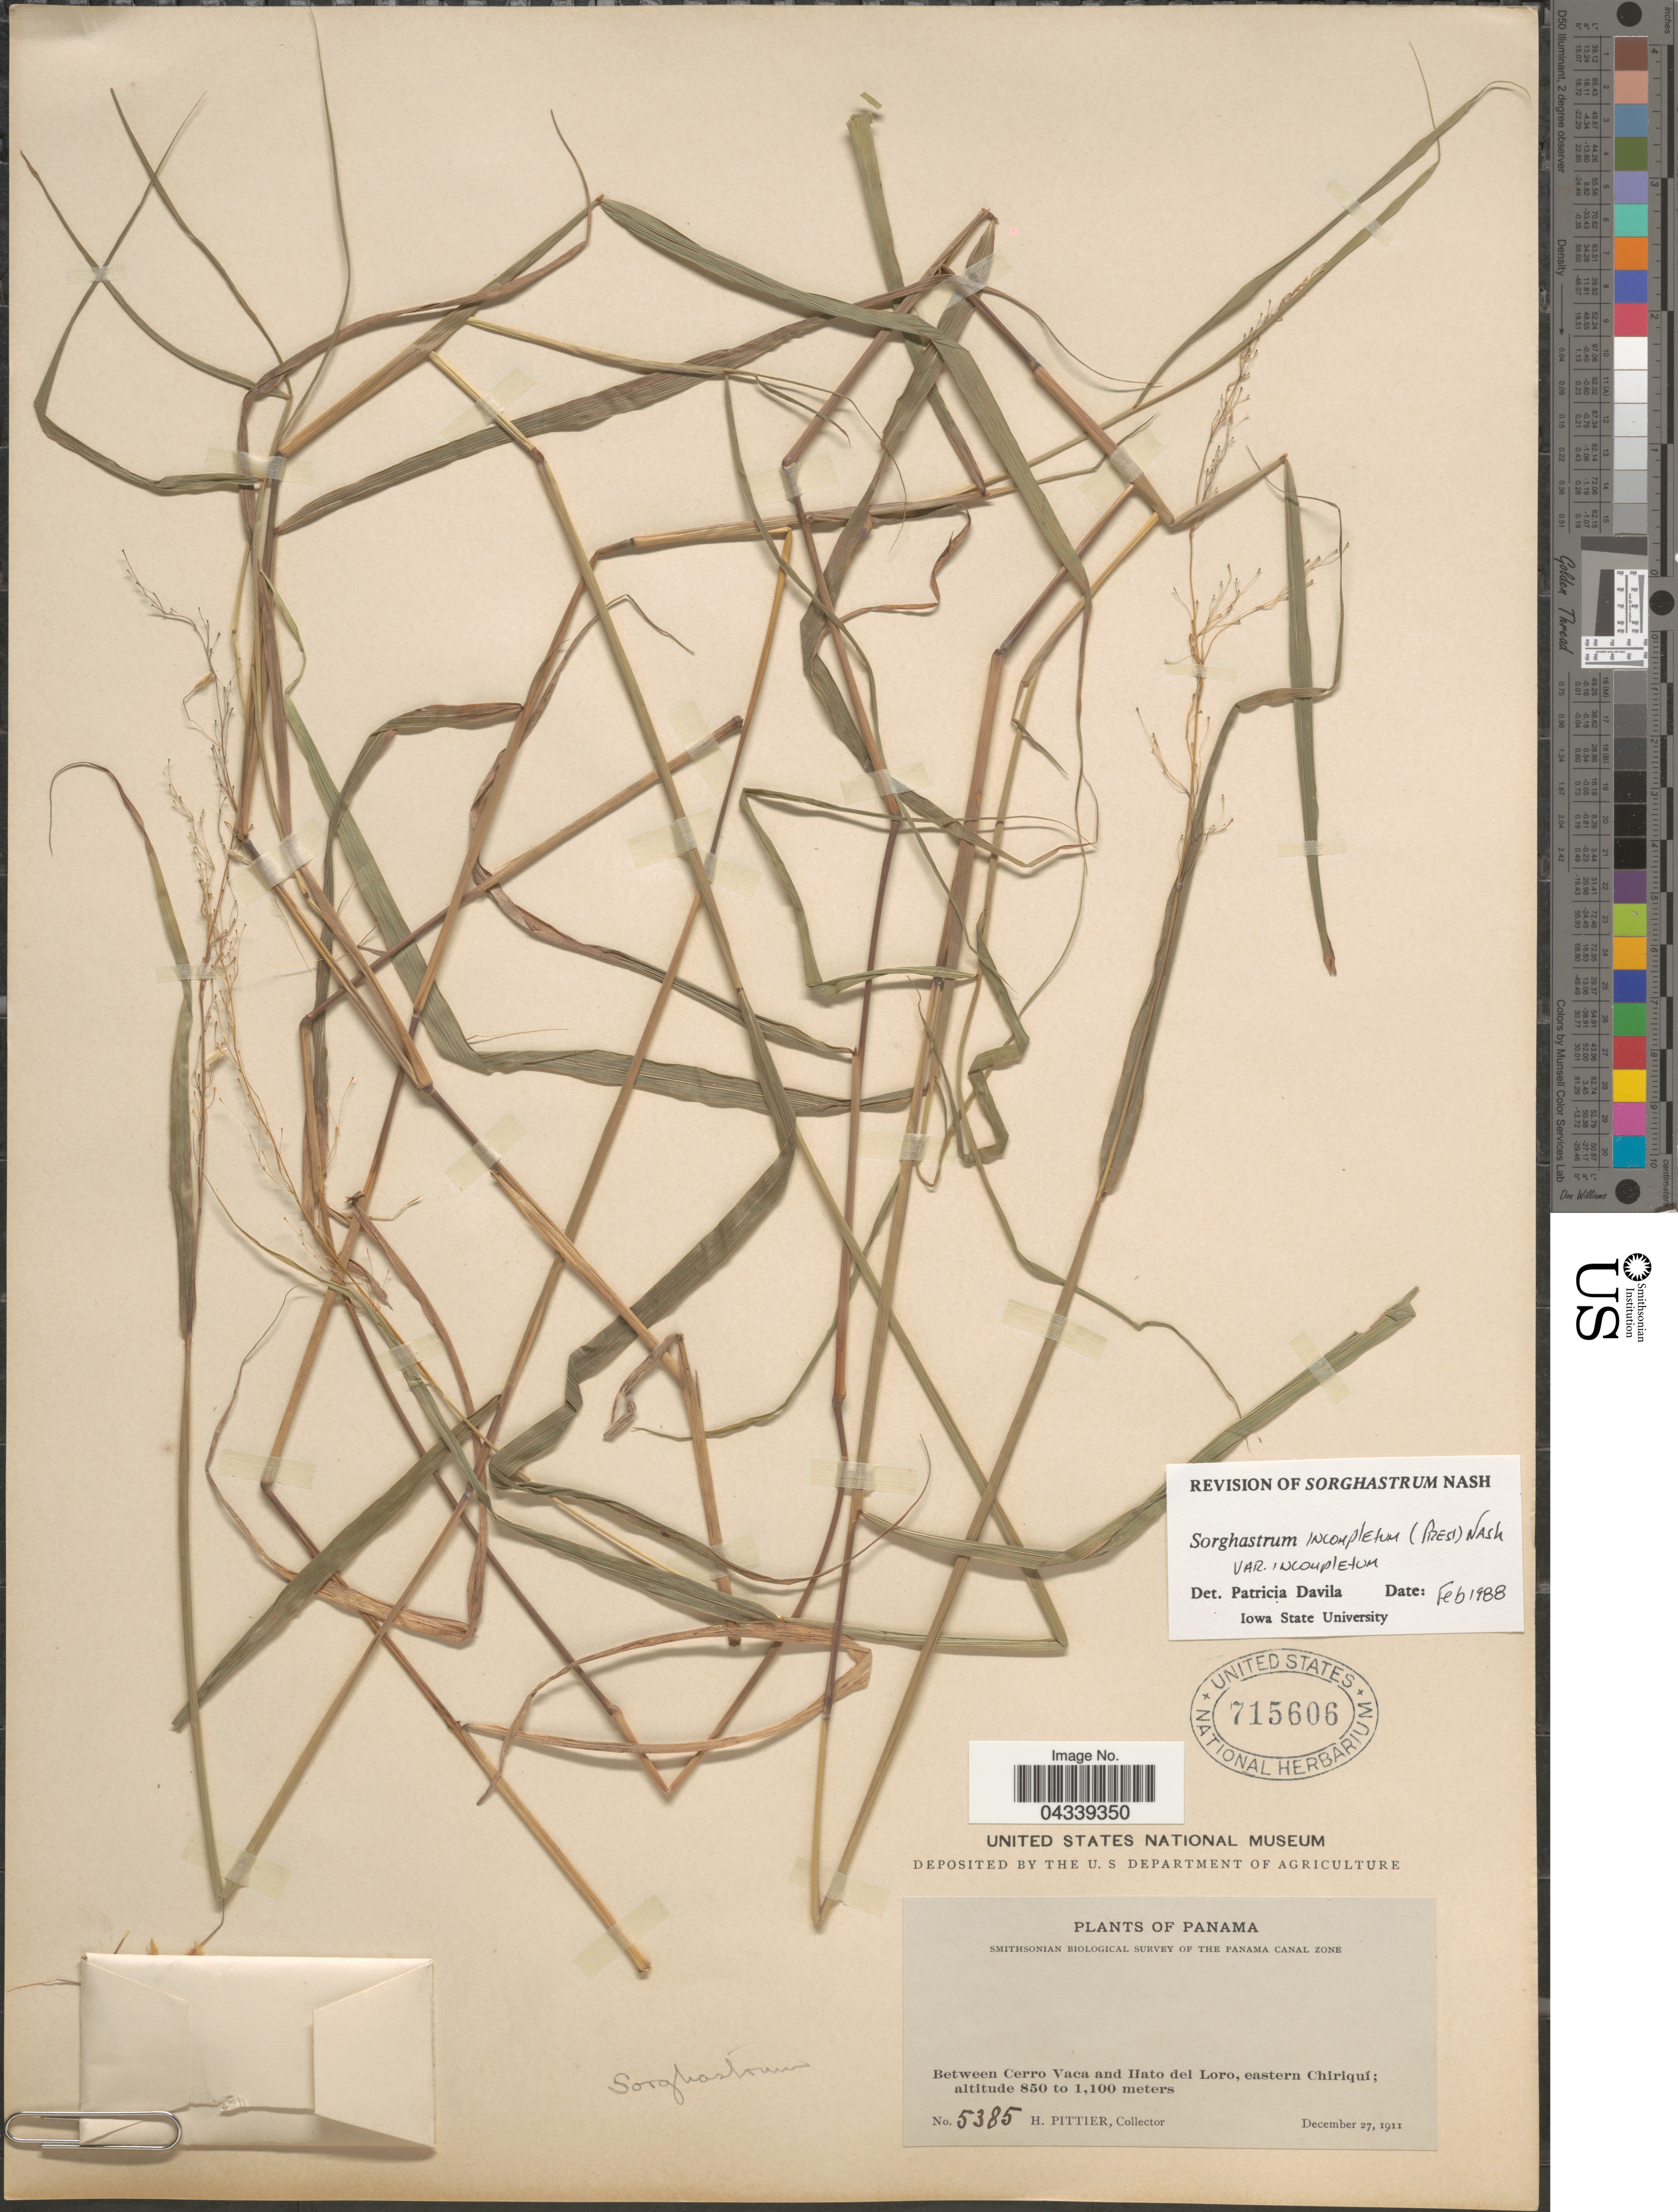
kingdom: Plantae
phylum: Tracheophyta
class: Liliopsida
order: Poales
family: Poaceae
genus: Sorghastrum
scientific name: Sorghastrum incompletum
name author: (J. Presl) Nash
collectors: H. F. Pittier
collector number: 5385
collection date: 1911-12-27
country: Panama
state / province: Chiriqui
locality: Smithsonian Biological Survey of the Panama Canal Zone. Between Cerro Vaca and Hato del Loro, eastern Chiriquí.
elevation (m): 850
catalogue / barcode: US 715606